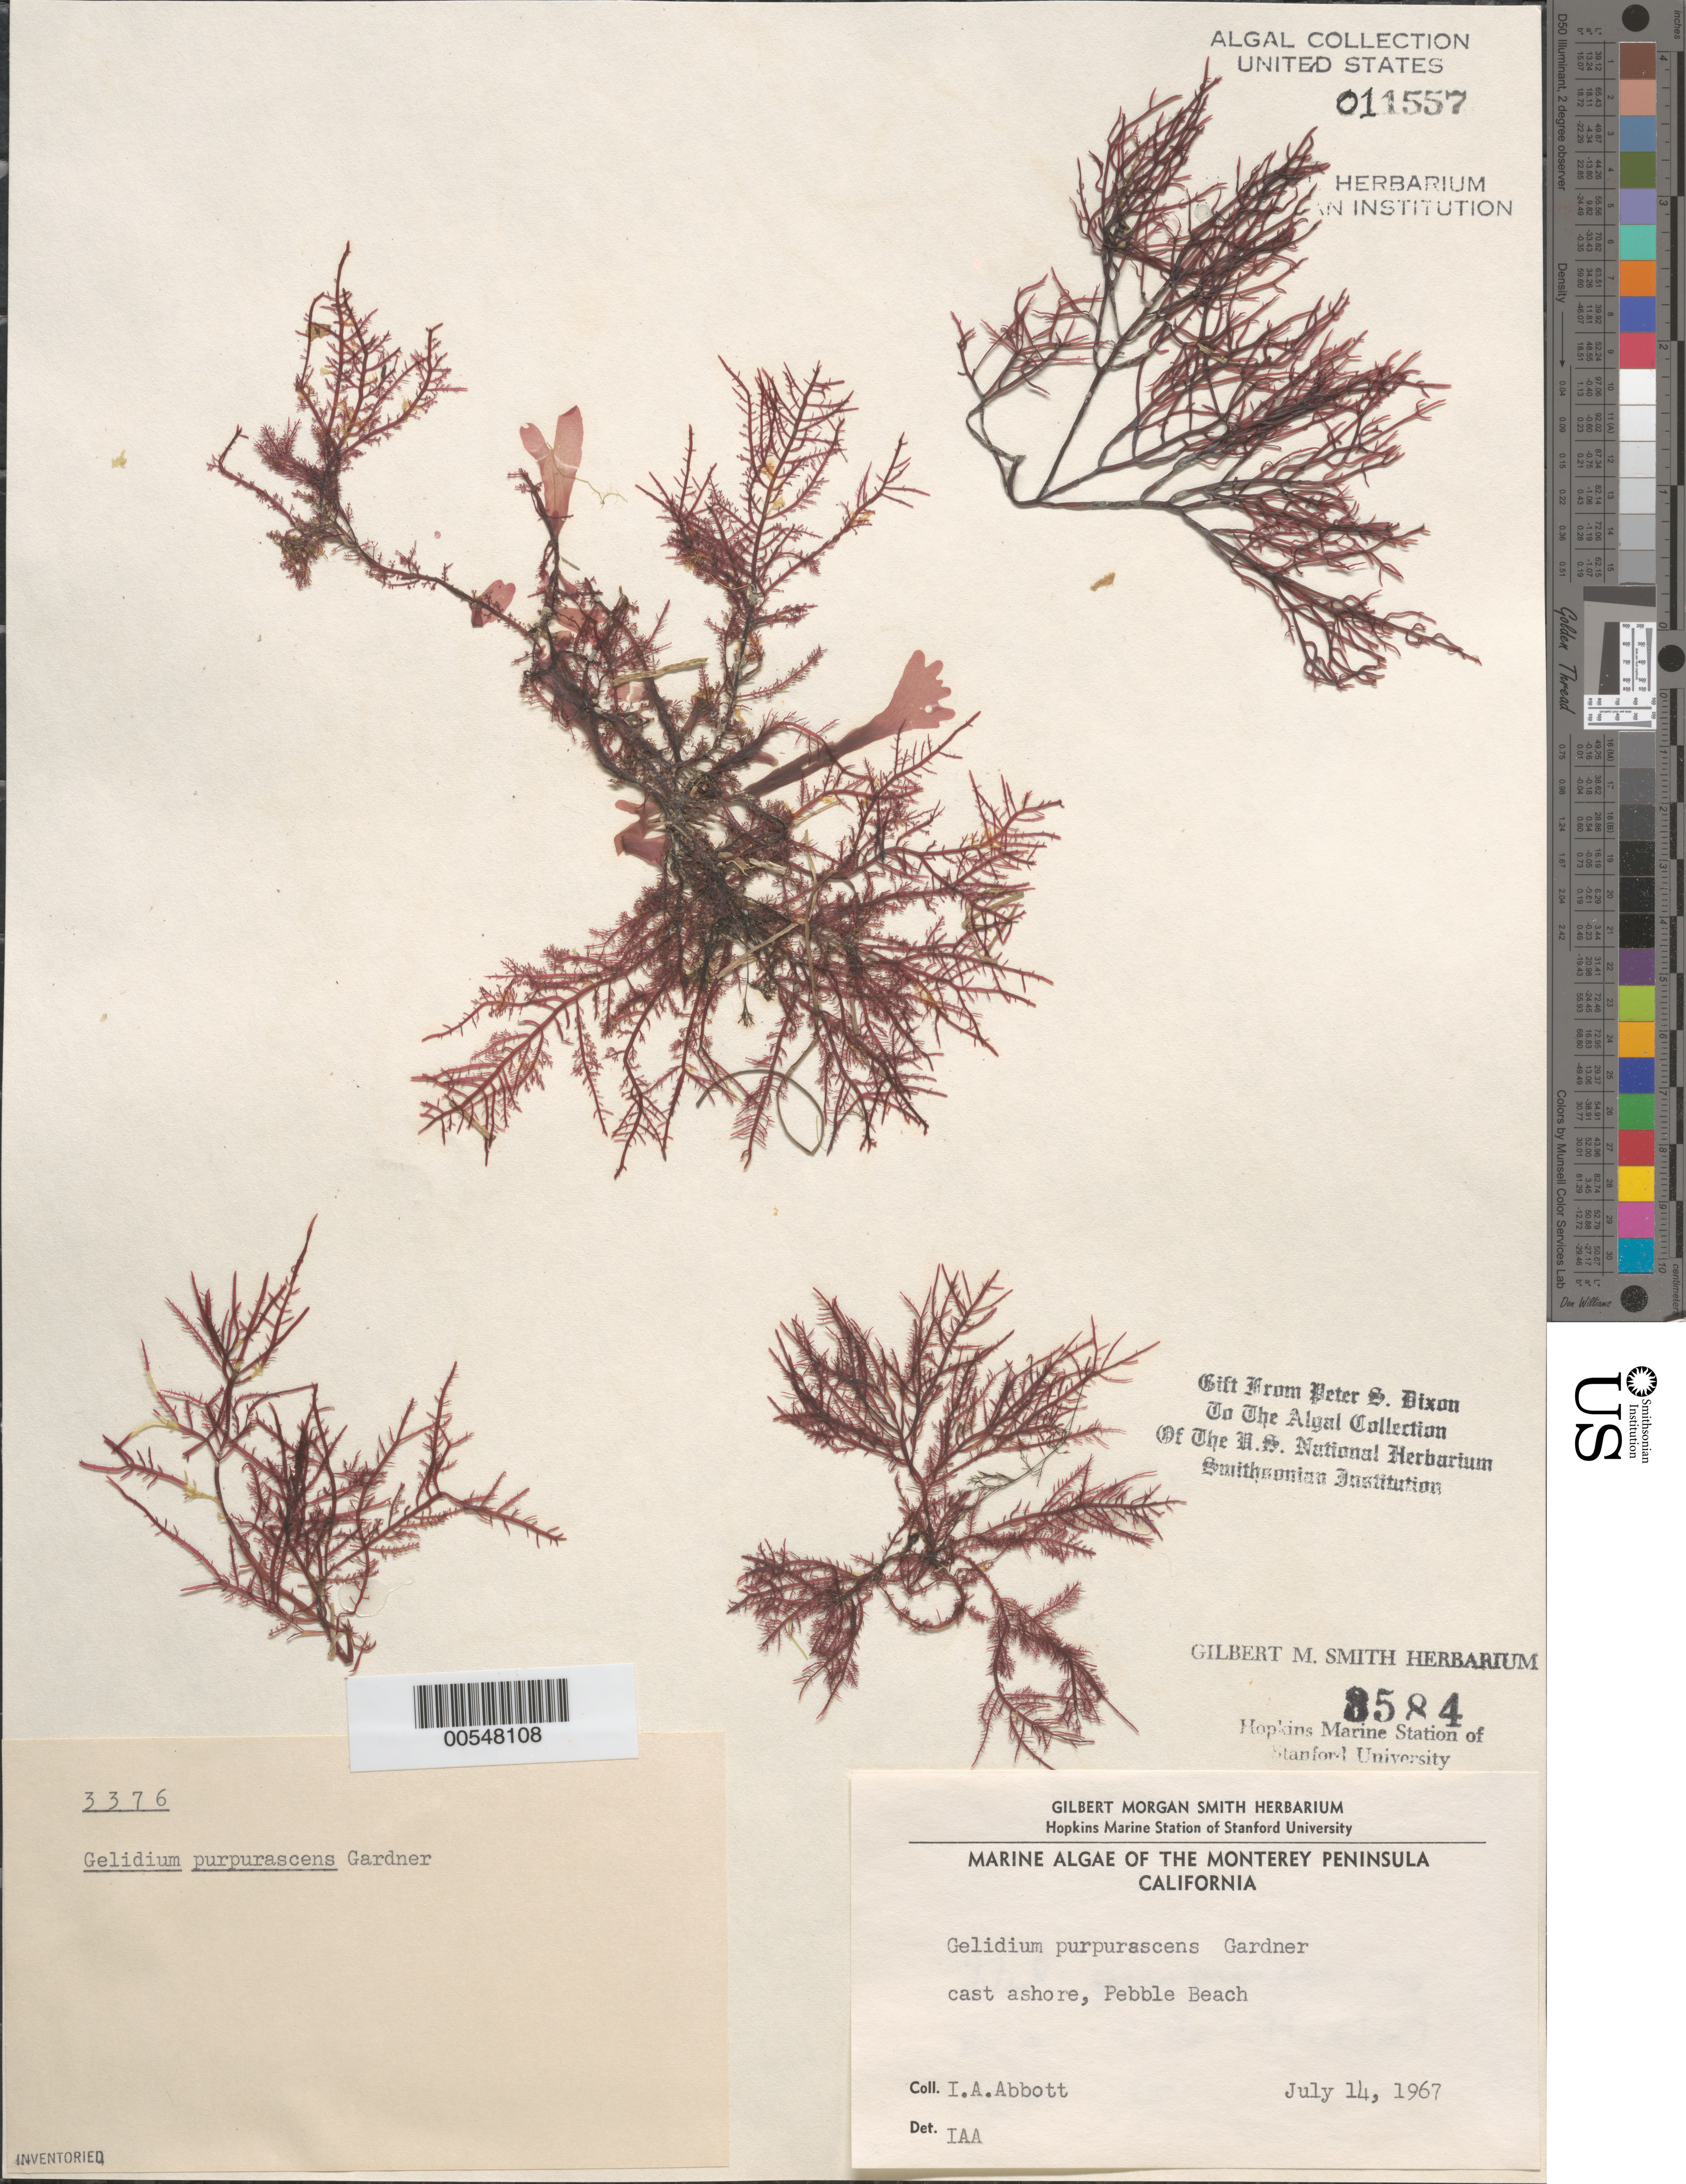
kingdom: Plantae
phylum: Rhodophyta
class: Florideophyceae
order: Gelidiales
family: Gelidiaceae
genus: Gelidium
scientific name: Gelidium purpurascens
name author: N.L. Gardner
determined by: Abbott, Isabella A.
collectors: I. A. Abbott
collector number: PSD 3376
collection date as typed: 14 Jul 1967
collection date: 1967-07-14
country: United States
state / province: California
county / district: Monterey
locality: Pebble Beach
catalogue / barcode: US 11557